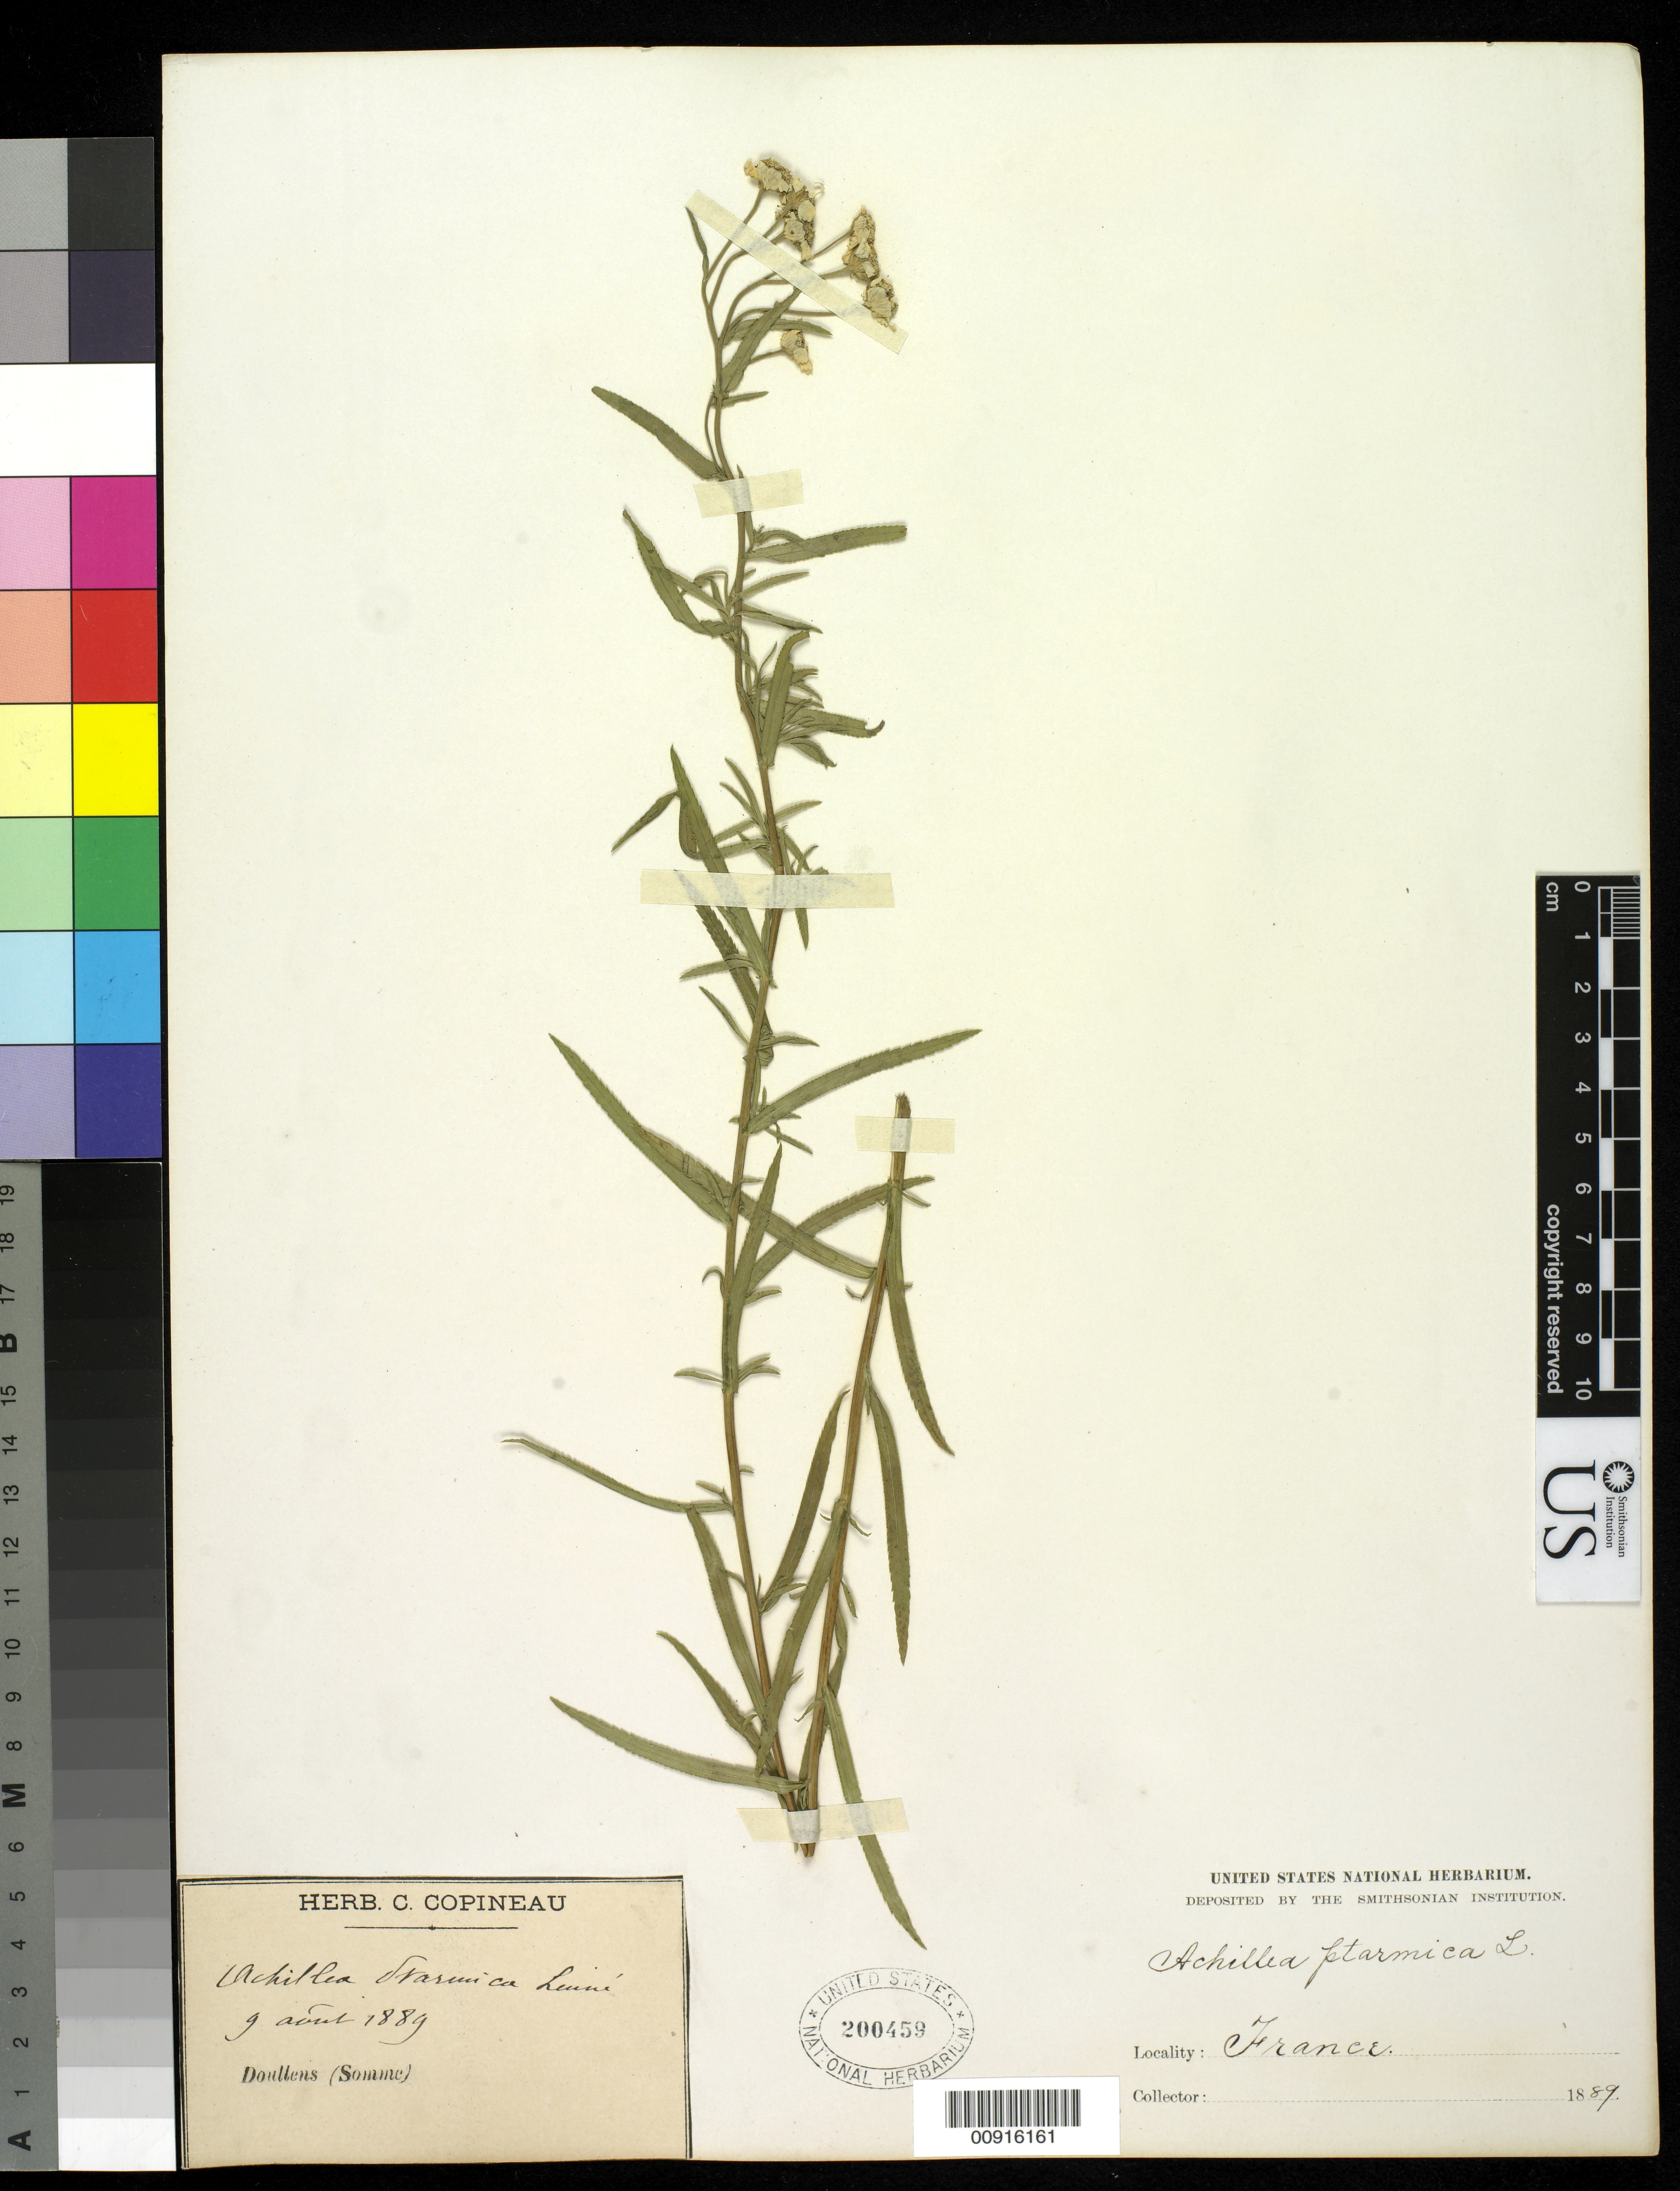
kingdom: Plantae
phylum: Tracheophyta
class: Magnoliopsida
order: Asterales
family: Asteraceae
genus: Achillea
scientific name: Achillea ptarmica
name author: L.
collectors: C. Copineau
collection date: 1889-08-09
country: France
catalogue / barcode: US 200459